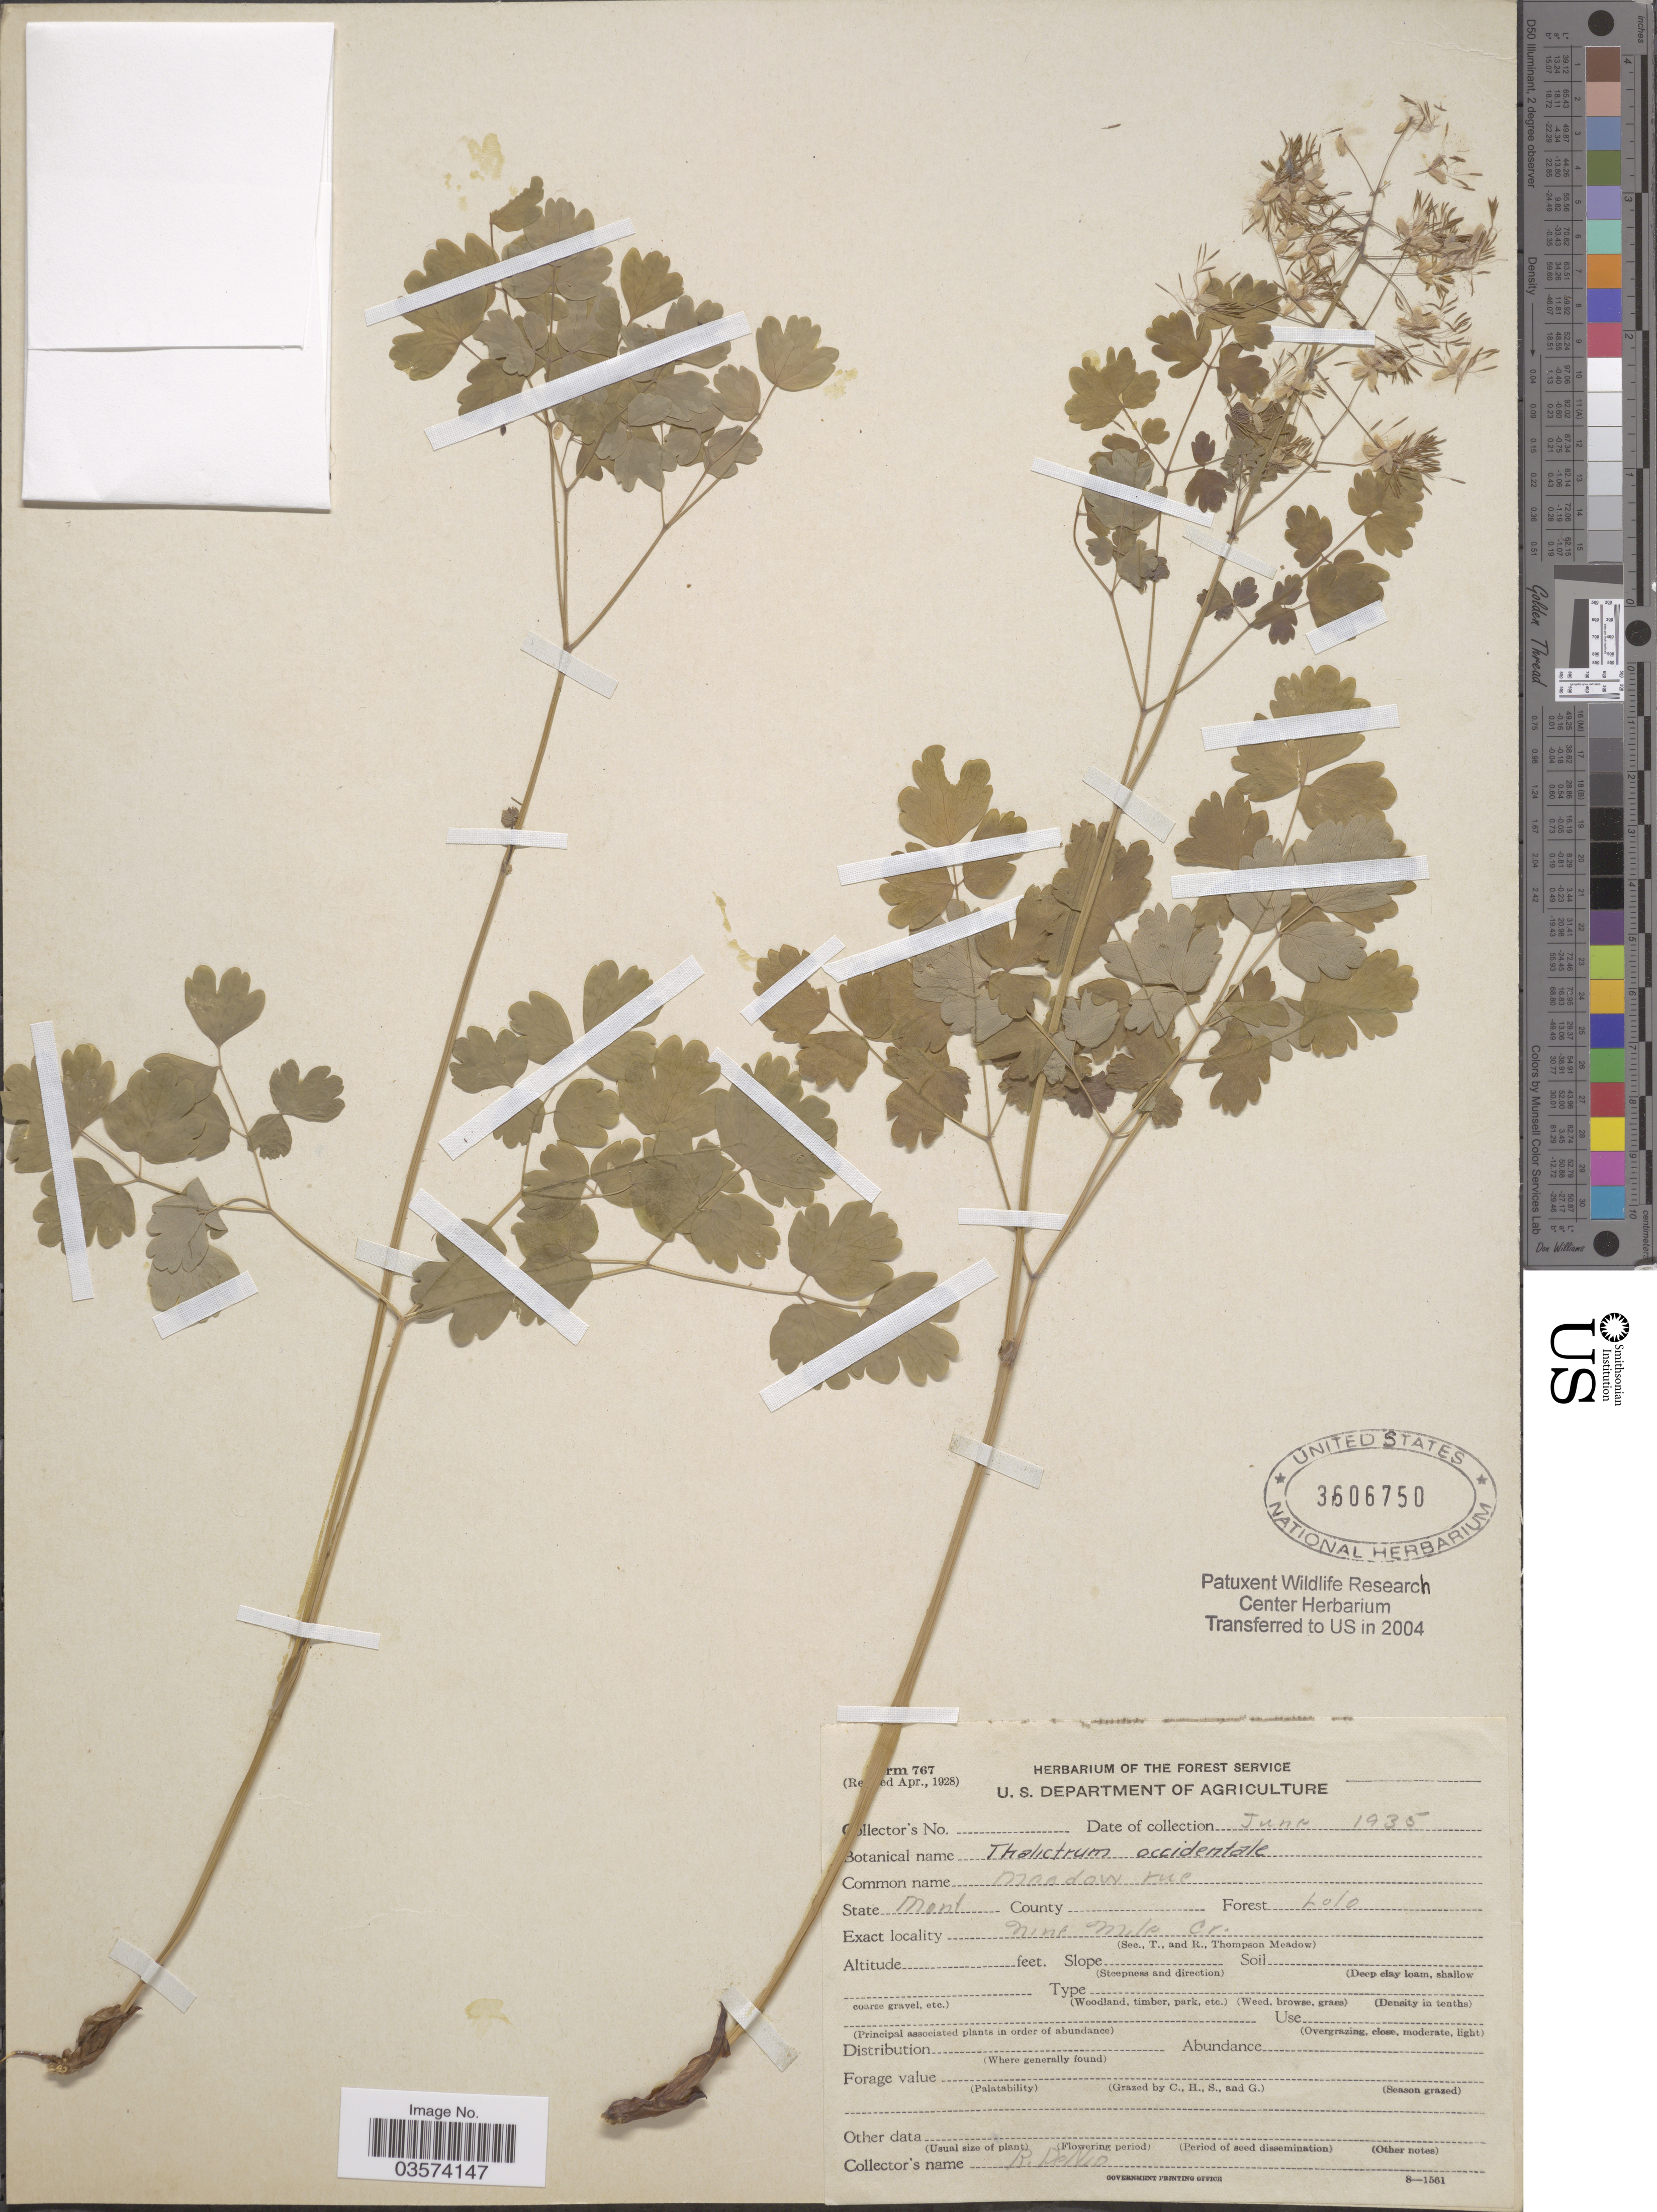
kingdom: Plantae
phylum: Tracheophyta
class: Magnoliopsida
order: Ranunculales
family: Ranunculaceae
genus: Thalictrum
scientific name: Thalictrum occidentale var. palousense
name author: H. St. John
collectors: R. Denio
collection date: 1935-06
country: United States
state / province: Montana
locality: Forest Lolo. Nine Mile Cr.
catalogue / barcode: US 3606750